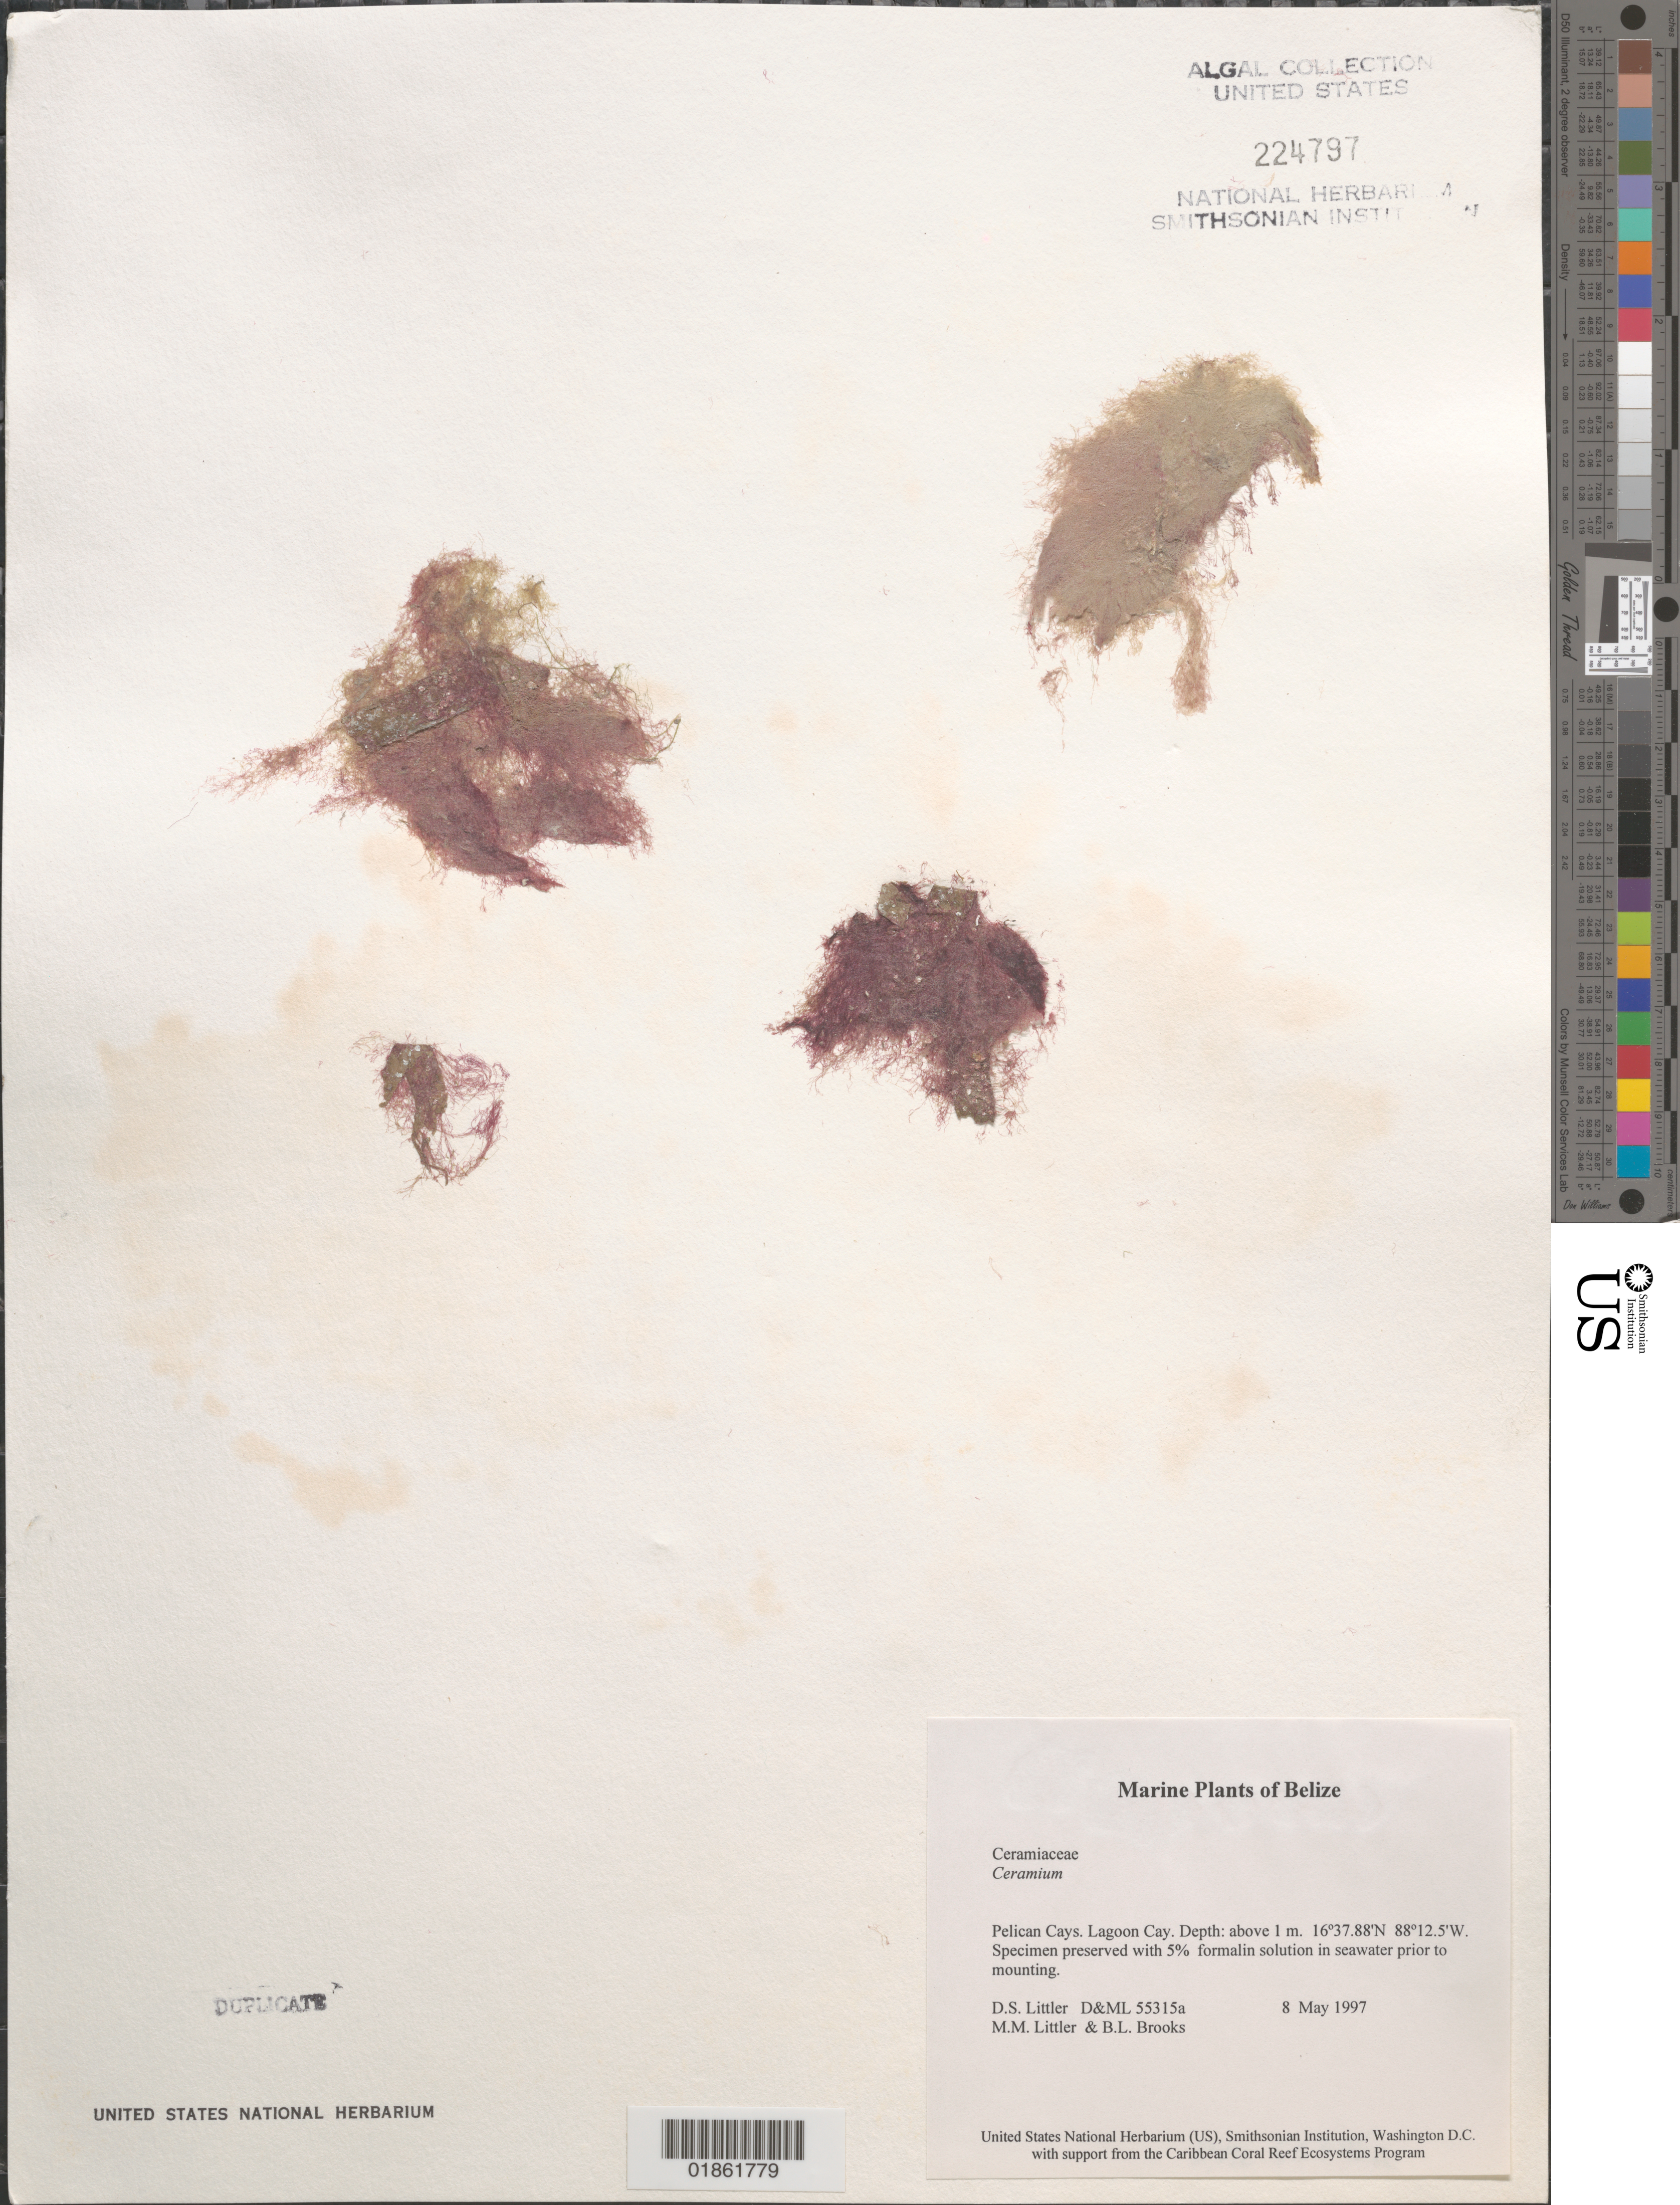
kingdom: Plantae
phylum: Rhodophyta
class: Florideophyceae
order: Ceramiales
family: Ceramiaceae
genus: Ceramium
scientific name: Ceramium sp.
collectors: D. S. Littler & M. M. Littler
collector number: D&ML 55315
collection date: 1997-05-08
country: Belize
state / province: Stann Creek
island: Lagoon Cay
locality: Pelican Cays. Lagoon Cay.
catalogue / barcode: US 224797